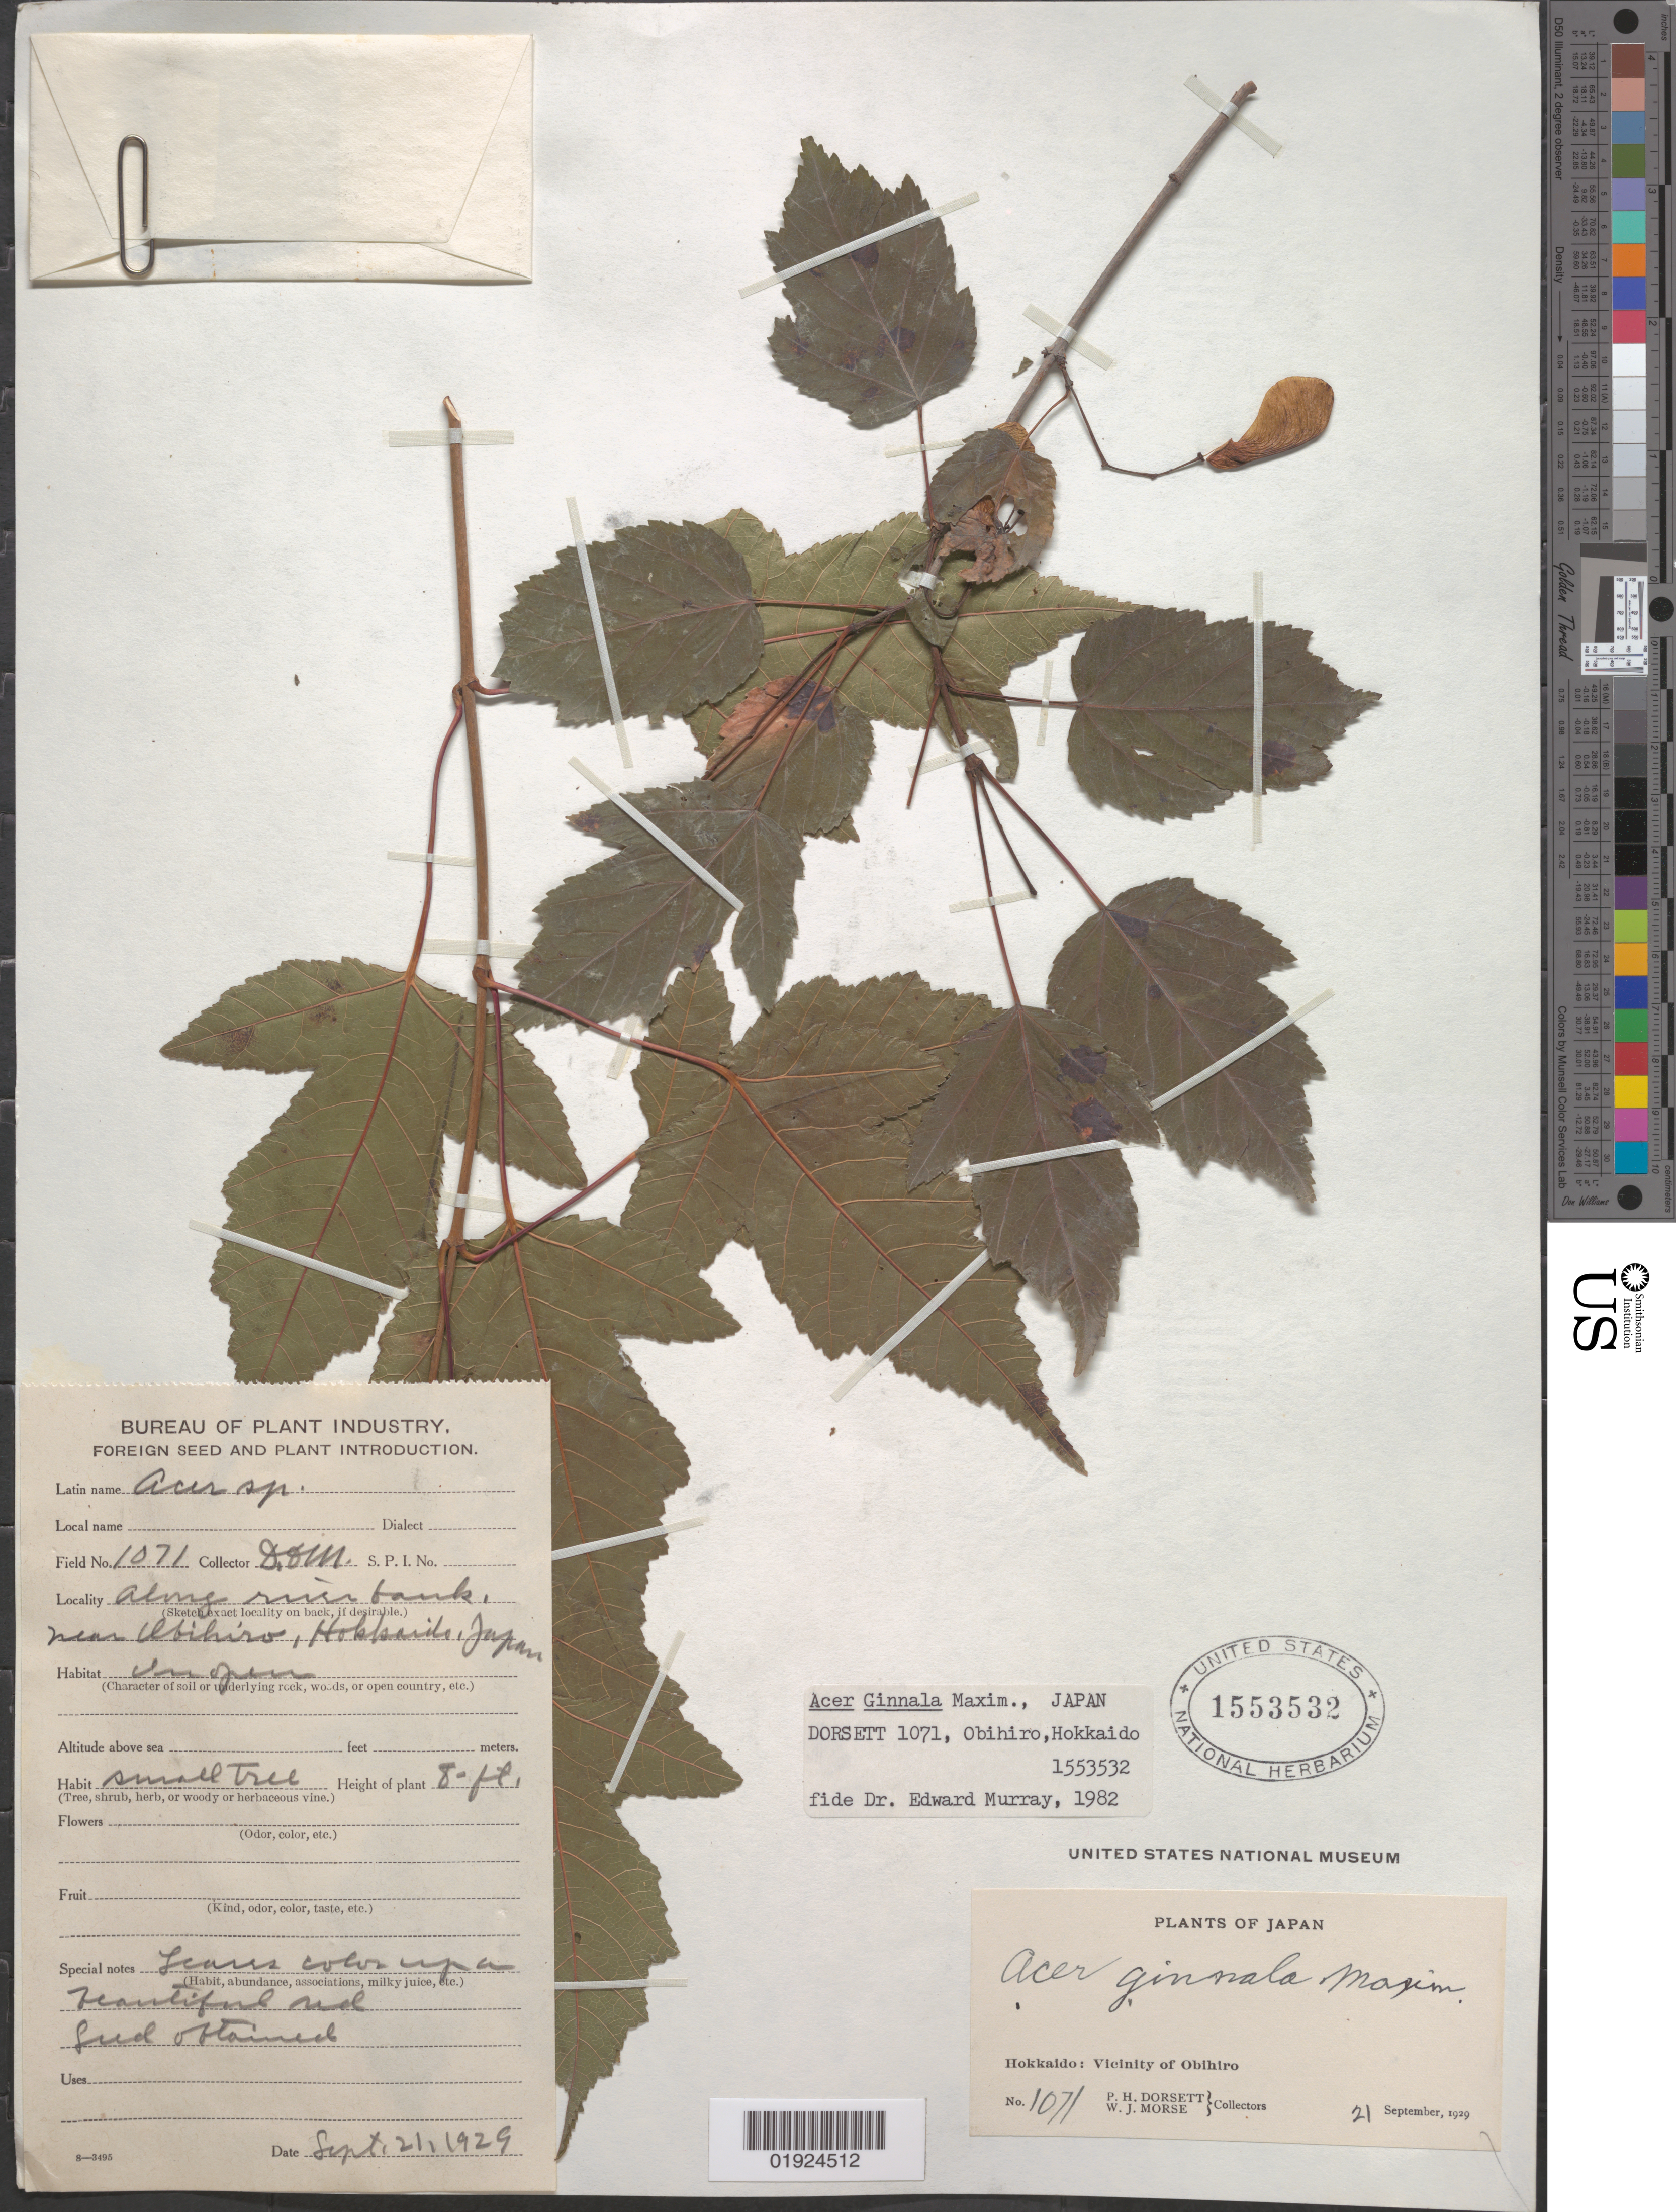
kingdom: Plantae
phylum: Tracheophyta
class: Magnoliopsida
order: Sapindales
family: Sapindaceae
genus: Acer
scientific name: Acer ginnala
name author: Maxim.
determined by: Murray, Edward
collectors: P. H. Dorsett & W. J. Morse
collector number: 1071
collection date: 1929-09-21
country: Japan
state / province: Hokkaido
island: Hokkaido I.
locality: Obihiro vicinity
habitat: In open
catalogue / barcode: US 1553532